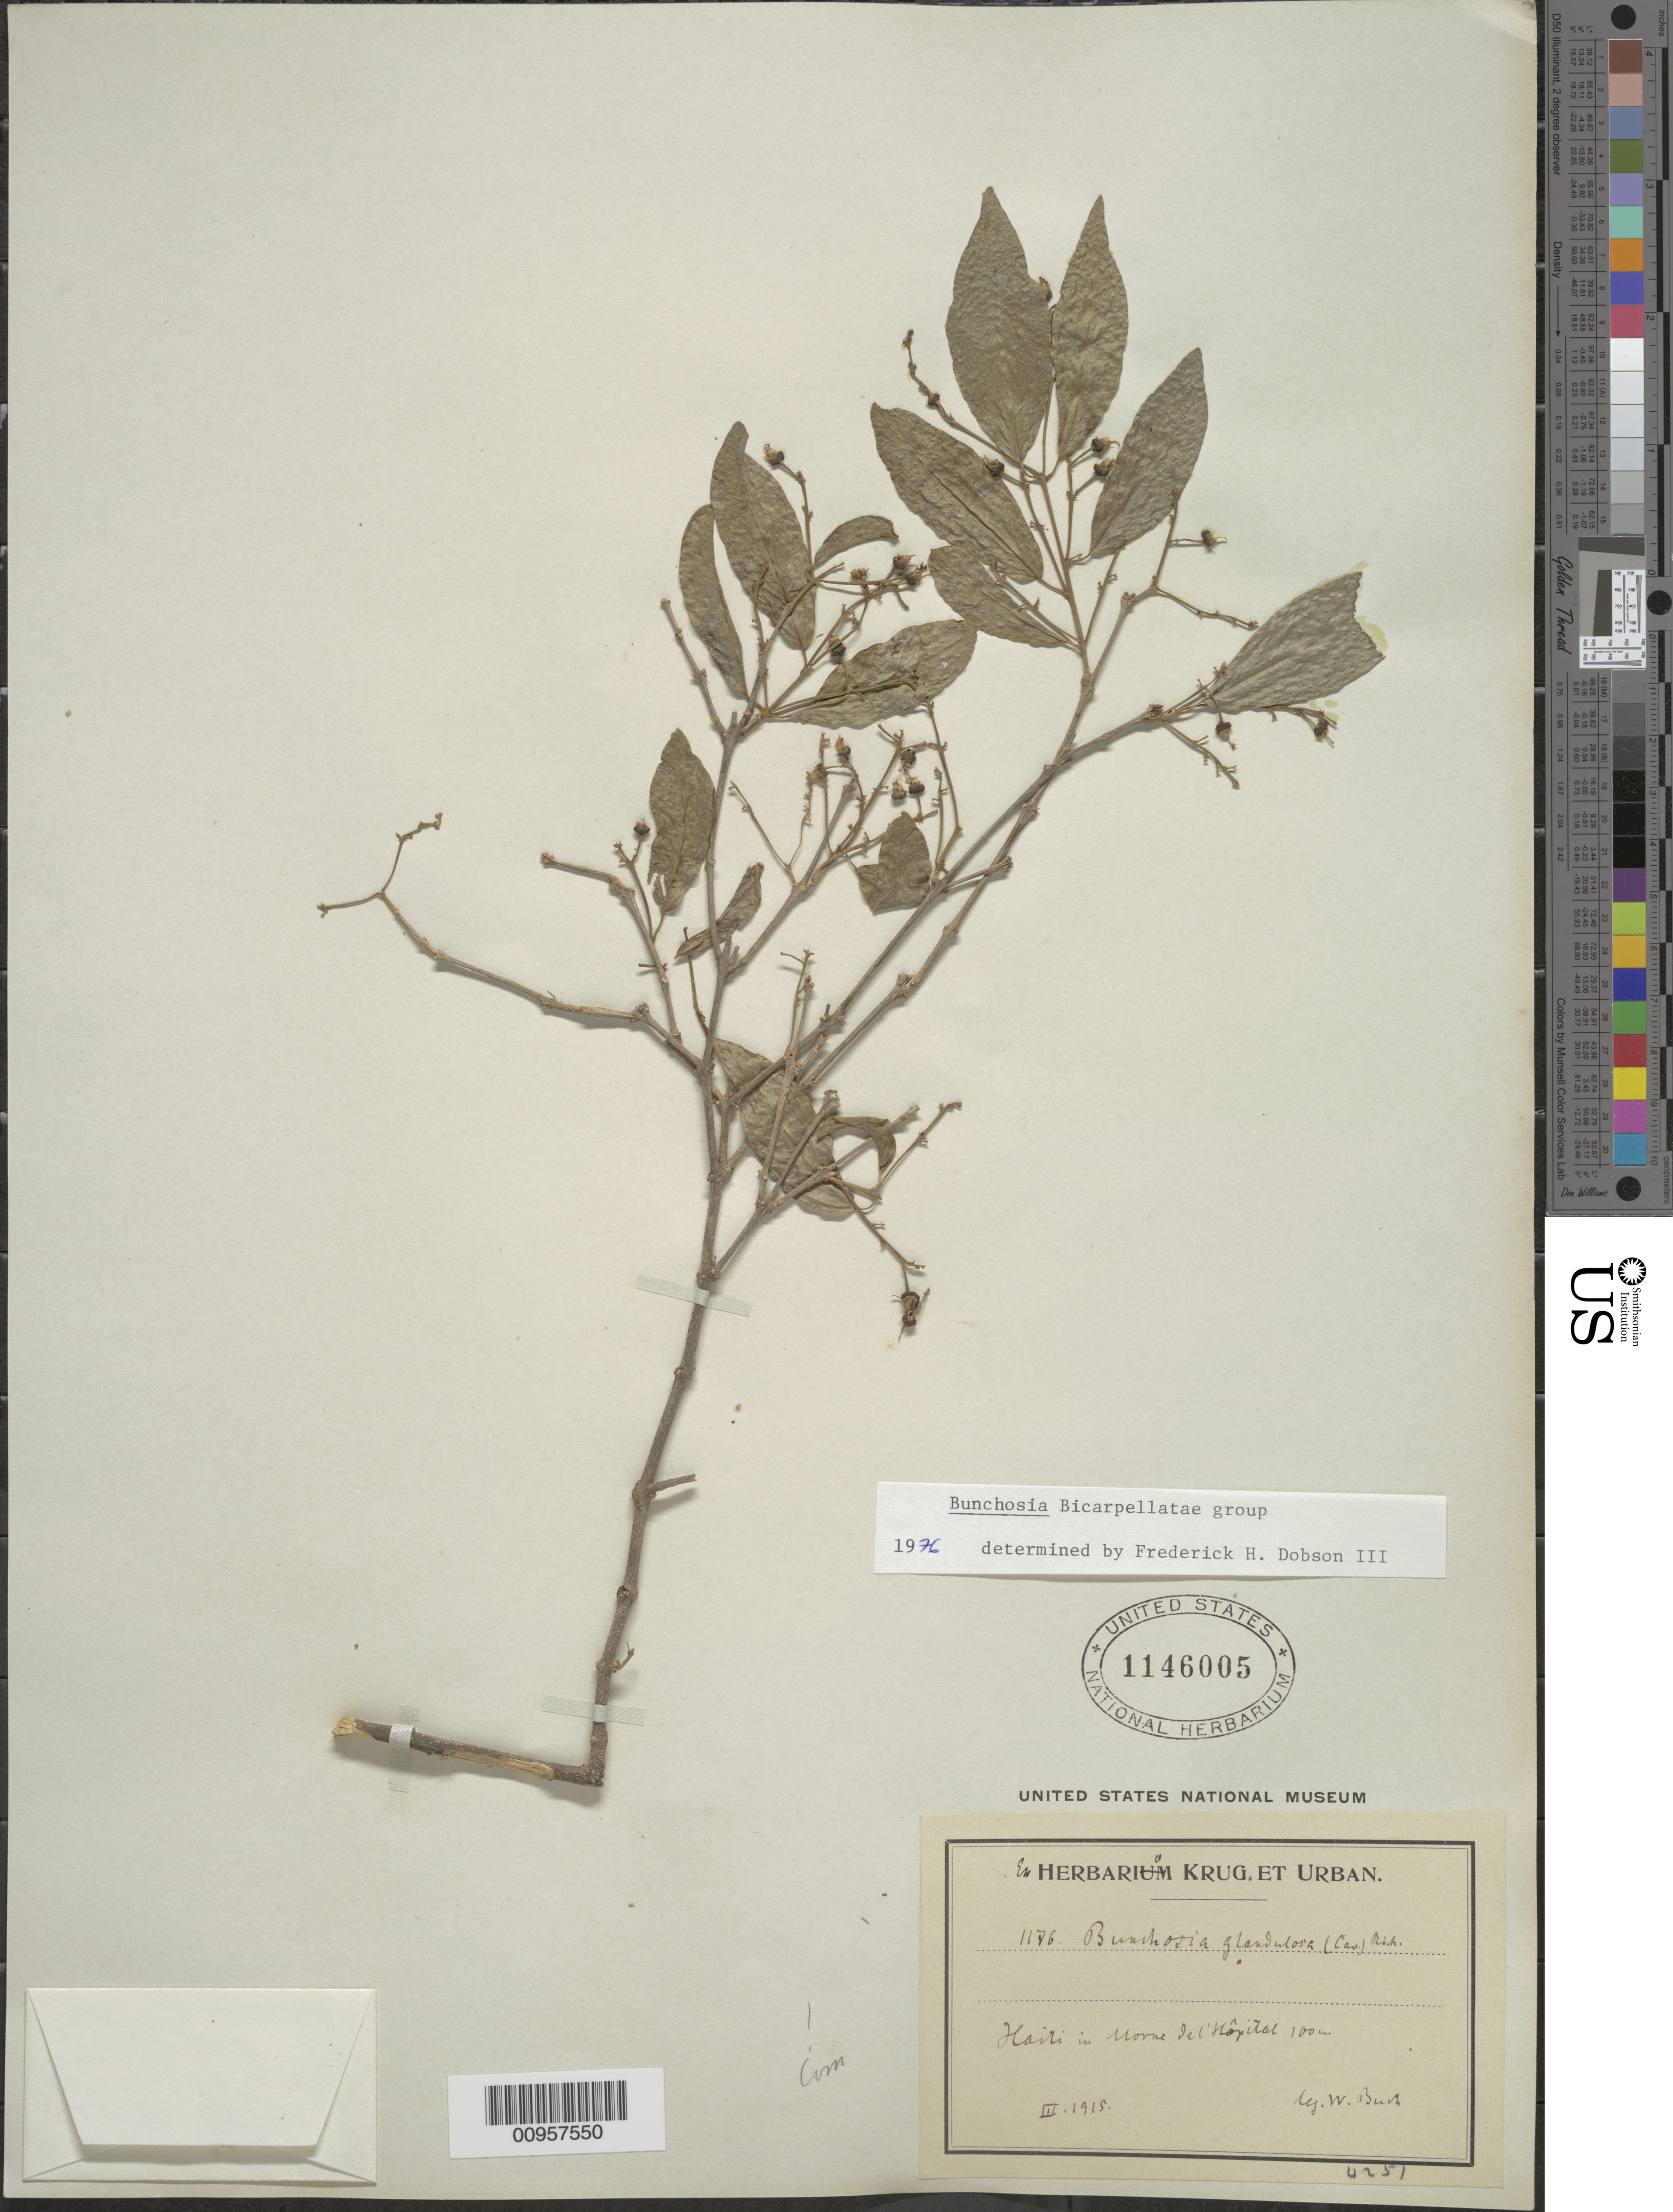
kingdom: Plantae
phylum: Tracheophyta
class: Magnoliopsida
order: Malpighiales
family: Malpighiaceae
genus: Bunchosia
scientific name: Bunchosia glandulosa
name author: (Cav.) DC.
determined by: Dobson, Frederick H.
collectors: W. Bush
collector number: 1176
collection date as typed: Mar 1915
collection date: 1915-03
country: Haiti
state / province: Óuest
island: Hispaniola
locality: Morne de l'Hôpital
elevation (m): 100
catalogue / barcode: US 1146005